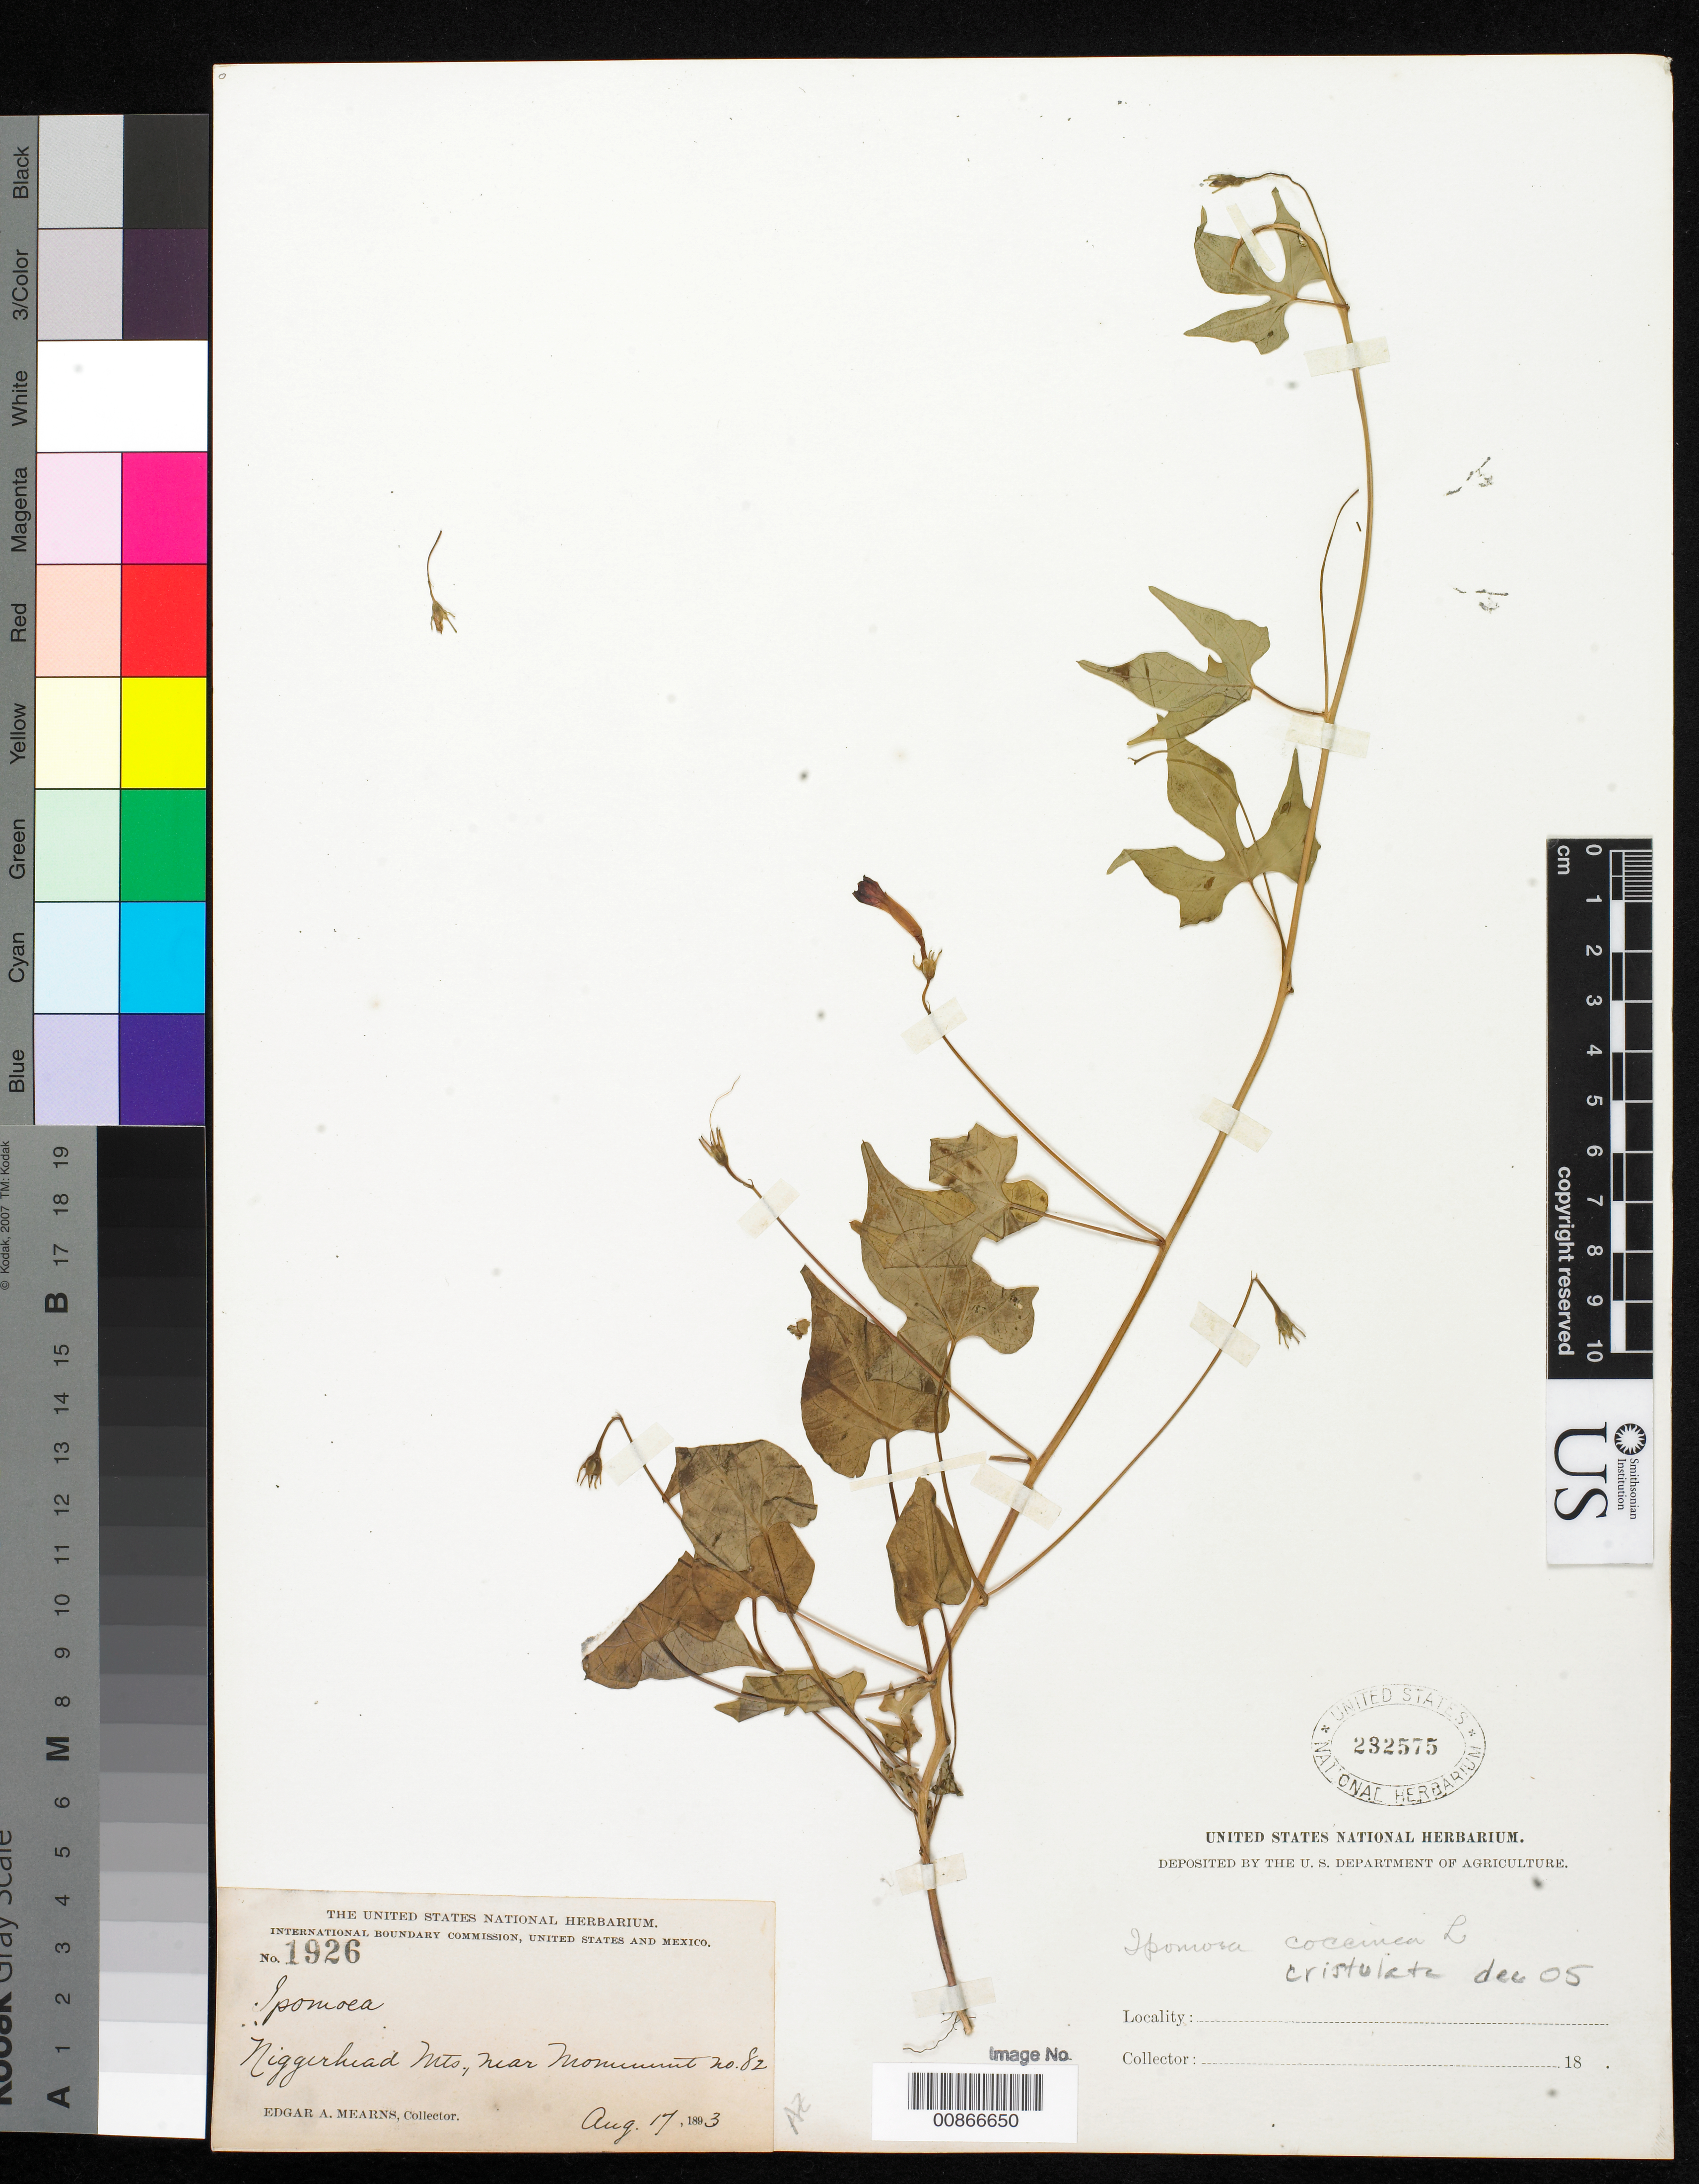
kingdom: Plantae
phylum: Tracheophyta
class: Magnoliopsida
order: Solanales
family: Convolvulaceae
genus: Ipomoea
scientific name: Ipomoea cristulata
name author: Hallier f.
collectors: E. A. Mearns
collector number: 1926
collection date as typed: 17 Aug 1893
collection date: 1893-08-17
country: United States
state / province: Arizona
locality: Niggerhead Mts., near monument no. 82.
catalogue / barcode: US 232575